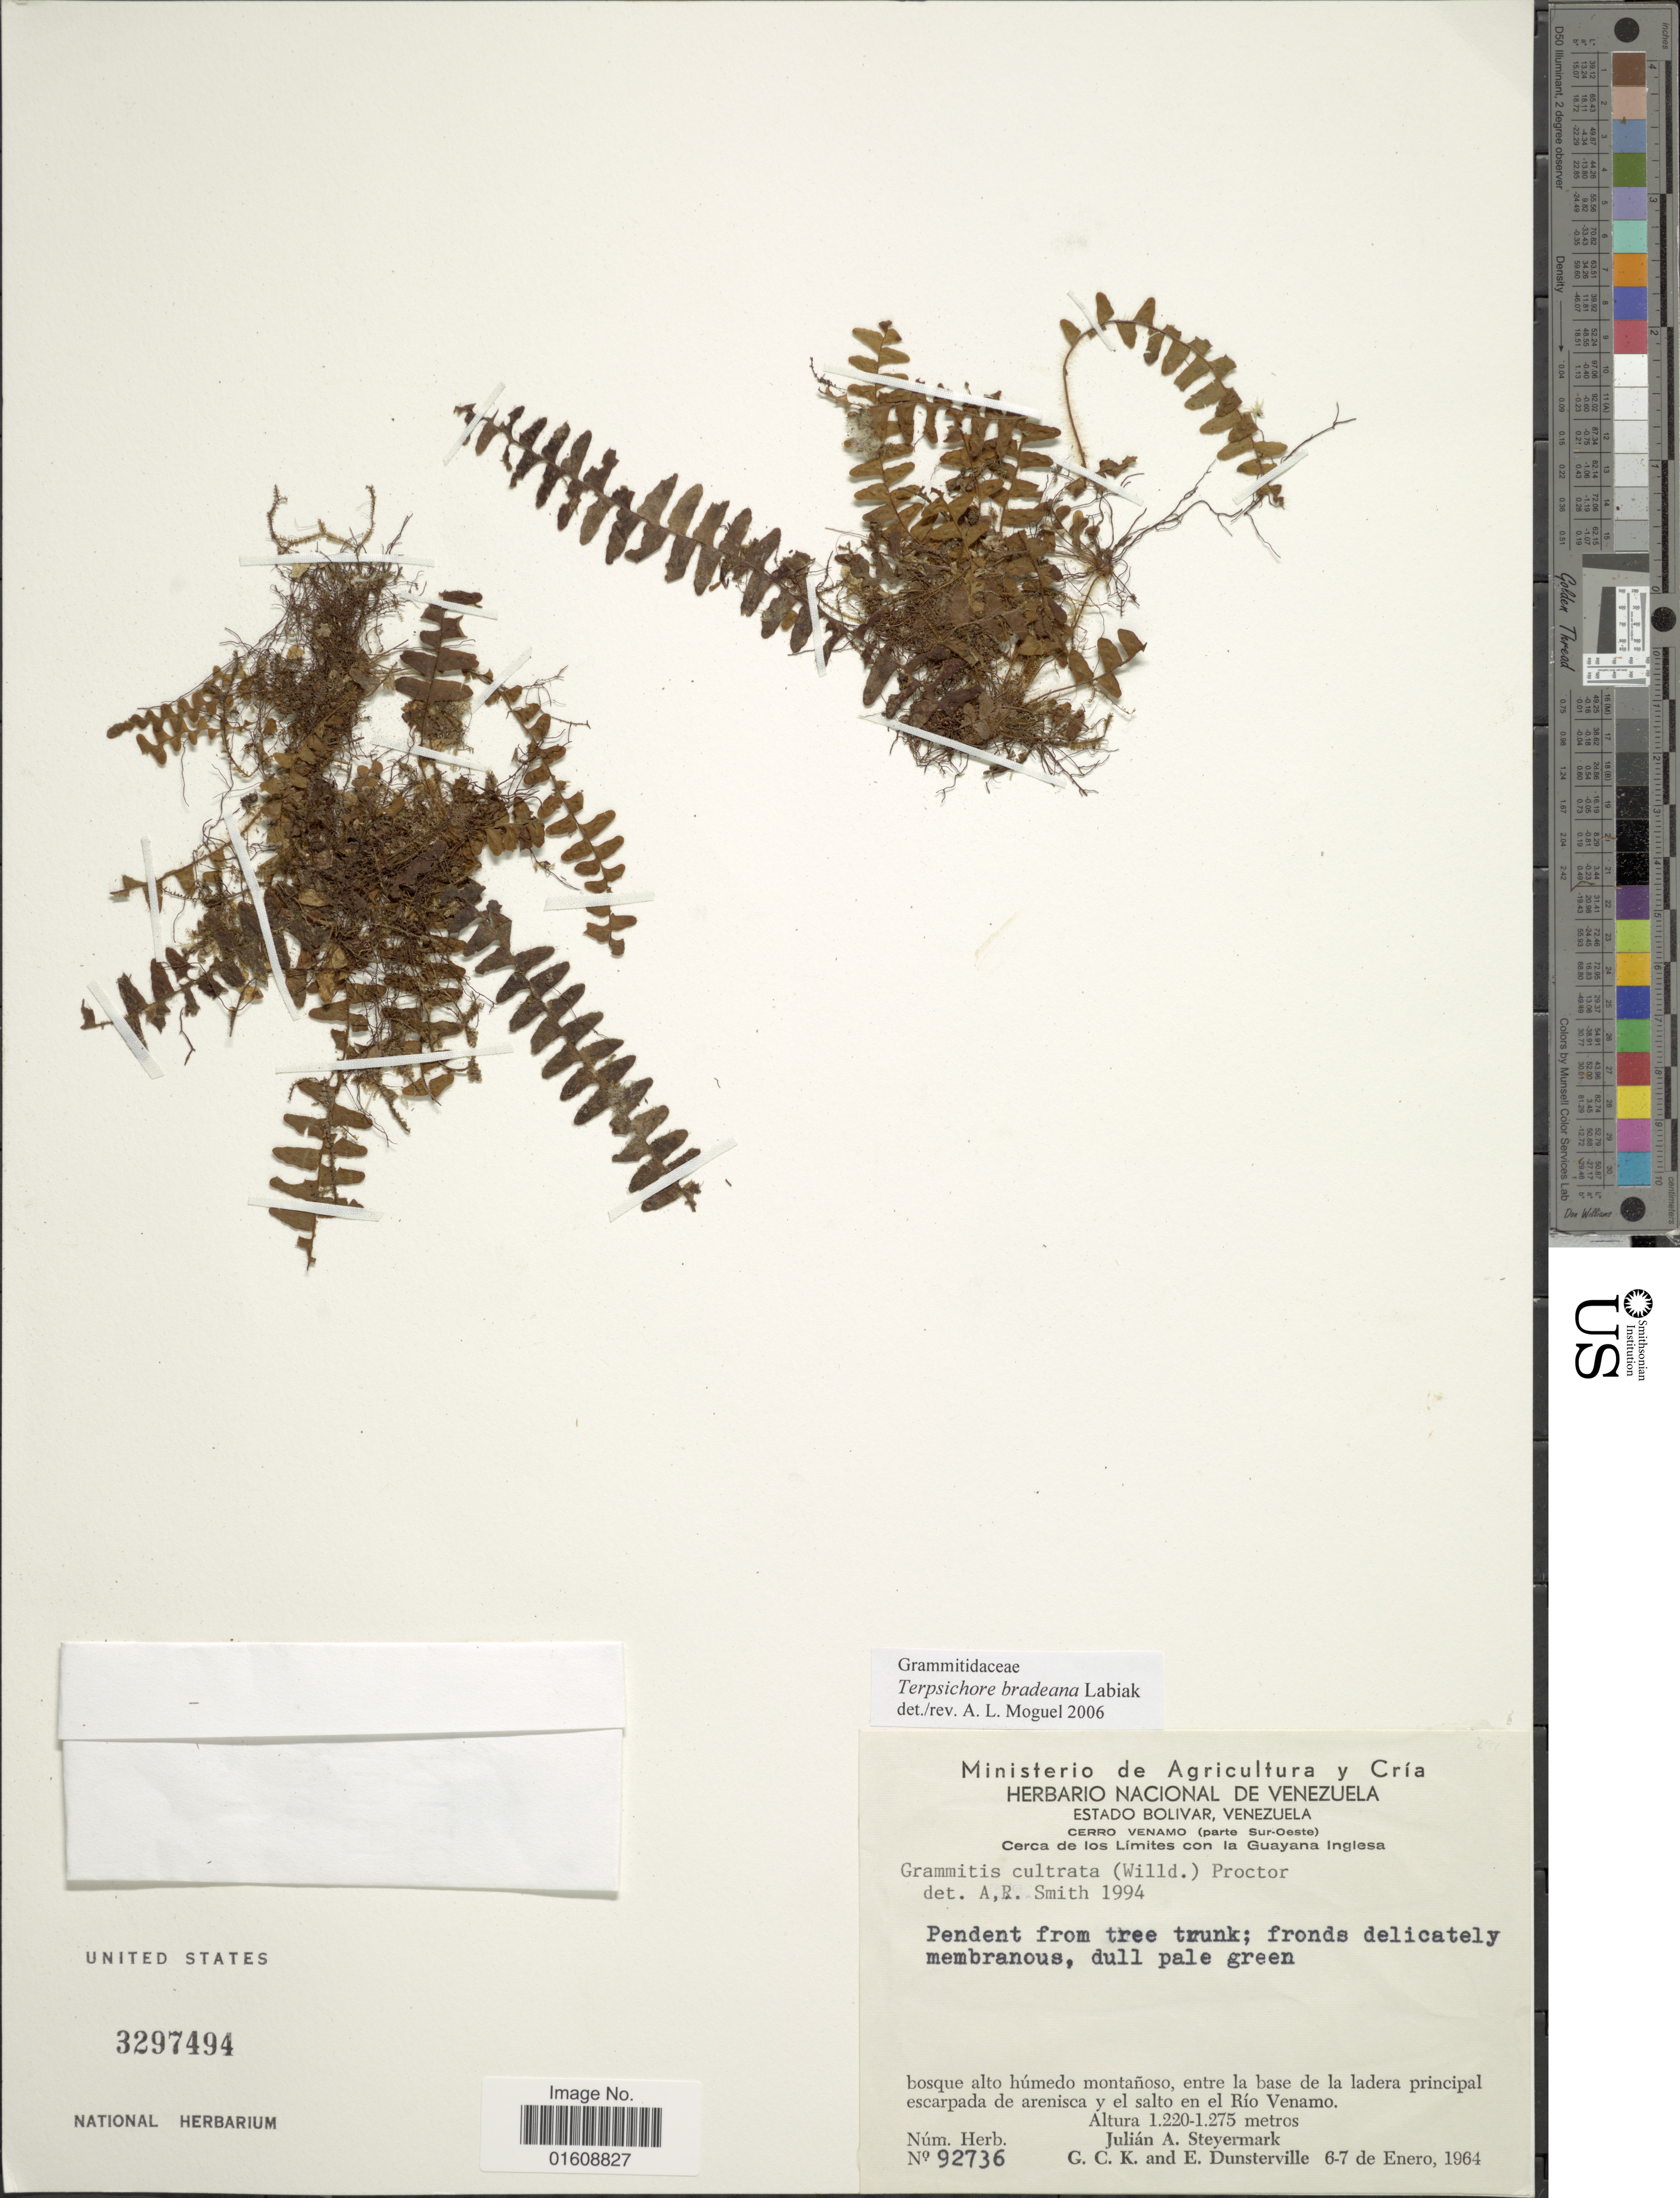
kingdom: Plantae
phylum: Tracheophyta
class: Polypodiopsida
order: Polypodiales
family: Polypodiaceae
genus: Alansmia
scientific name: Alansmia bradeana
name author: (Labiak) Moguel & M. Kessler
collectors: J. Steyermark, G. C. K. Dunsterville & E. Dunsterville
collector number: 92736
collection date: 1964-01-06/1964-01-07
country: Venezuela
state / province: Bolivar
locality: Cerro Venamo (parte Sur-Oeste). Cerca de los Límites con la Guayana Inglesa. bosque alto húmedo montañoso, entre la base de la ladera principal escarpada de arenisca y el salto en el Río Venamo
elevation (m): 1220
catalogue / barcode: US 3297494